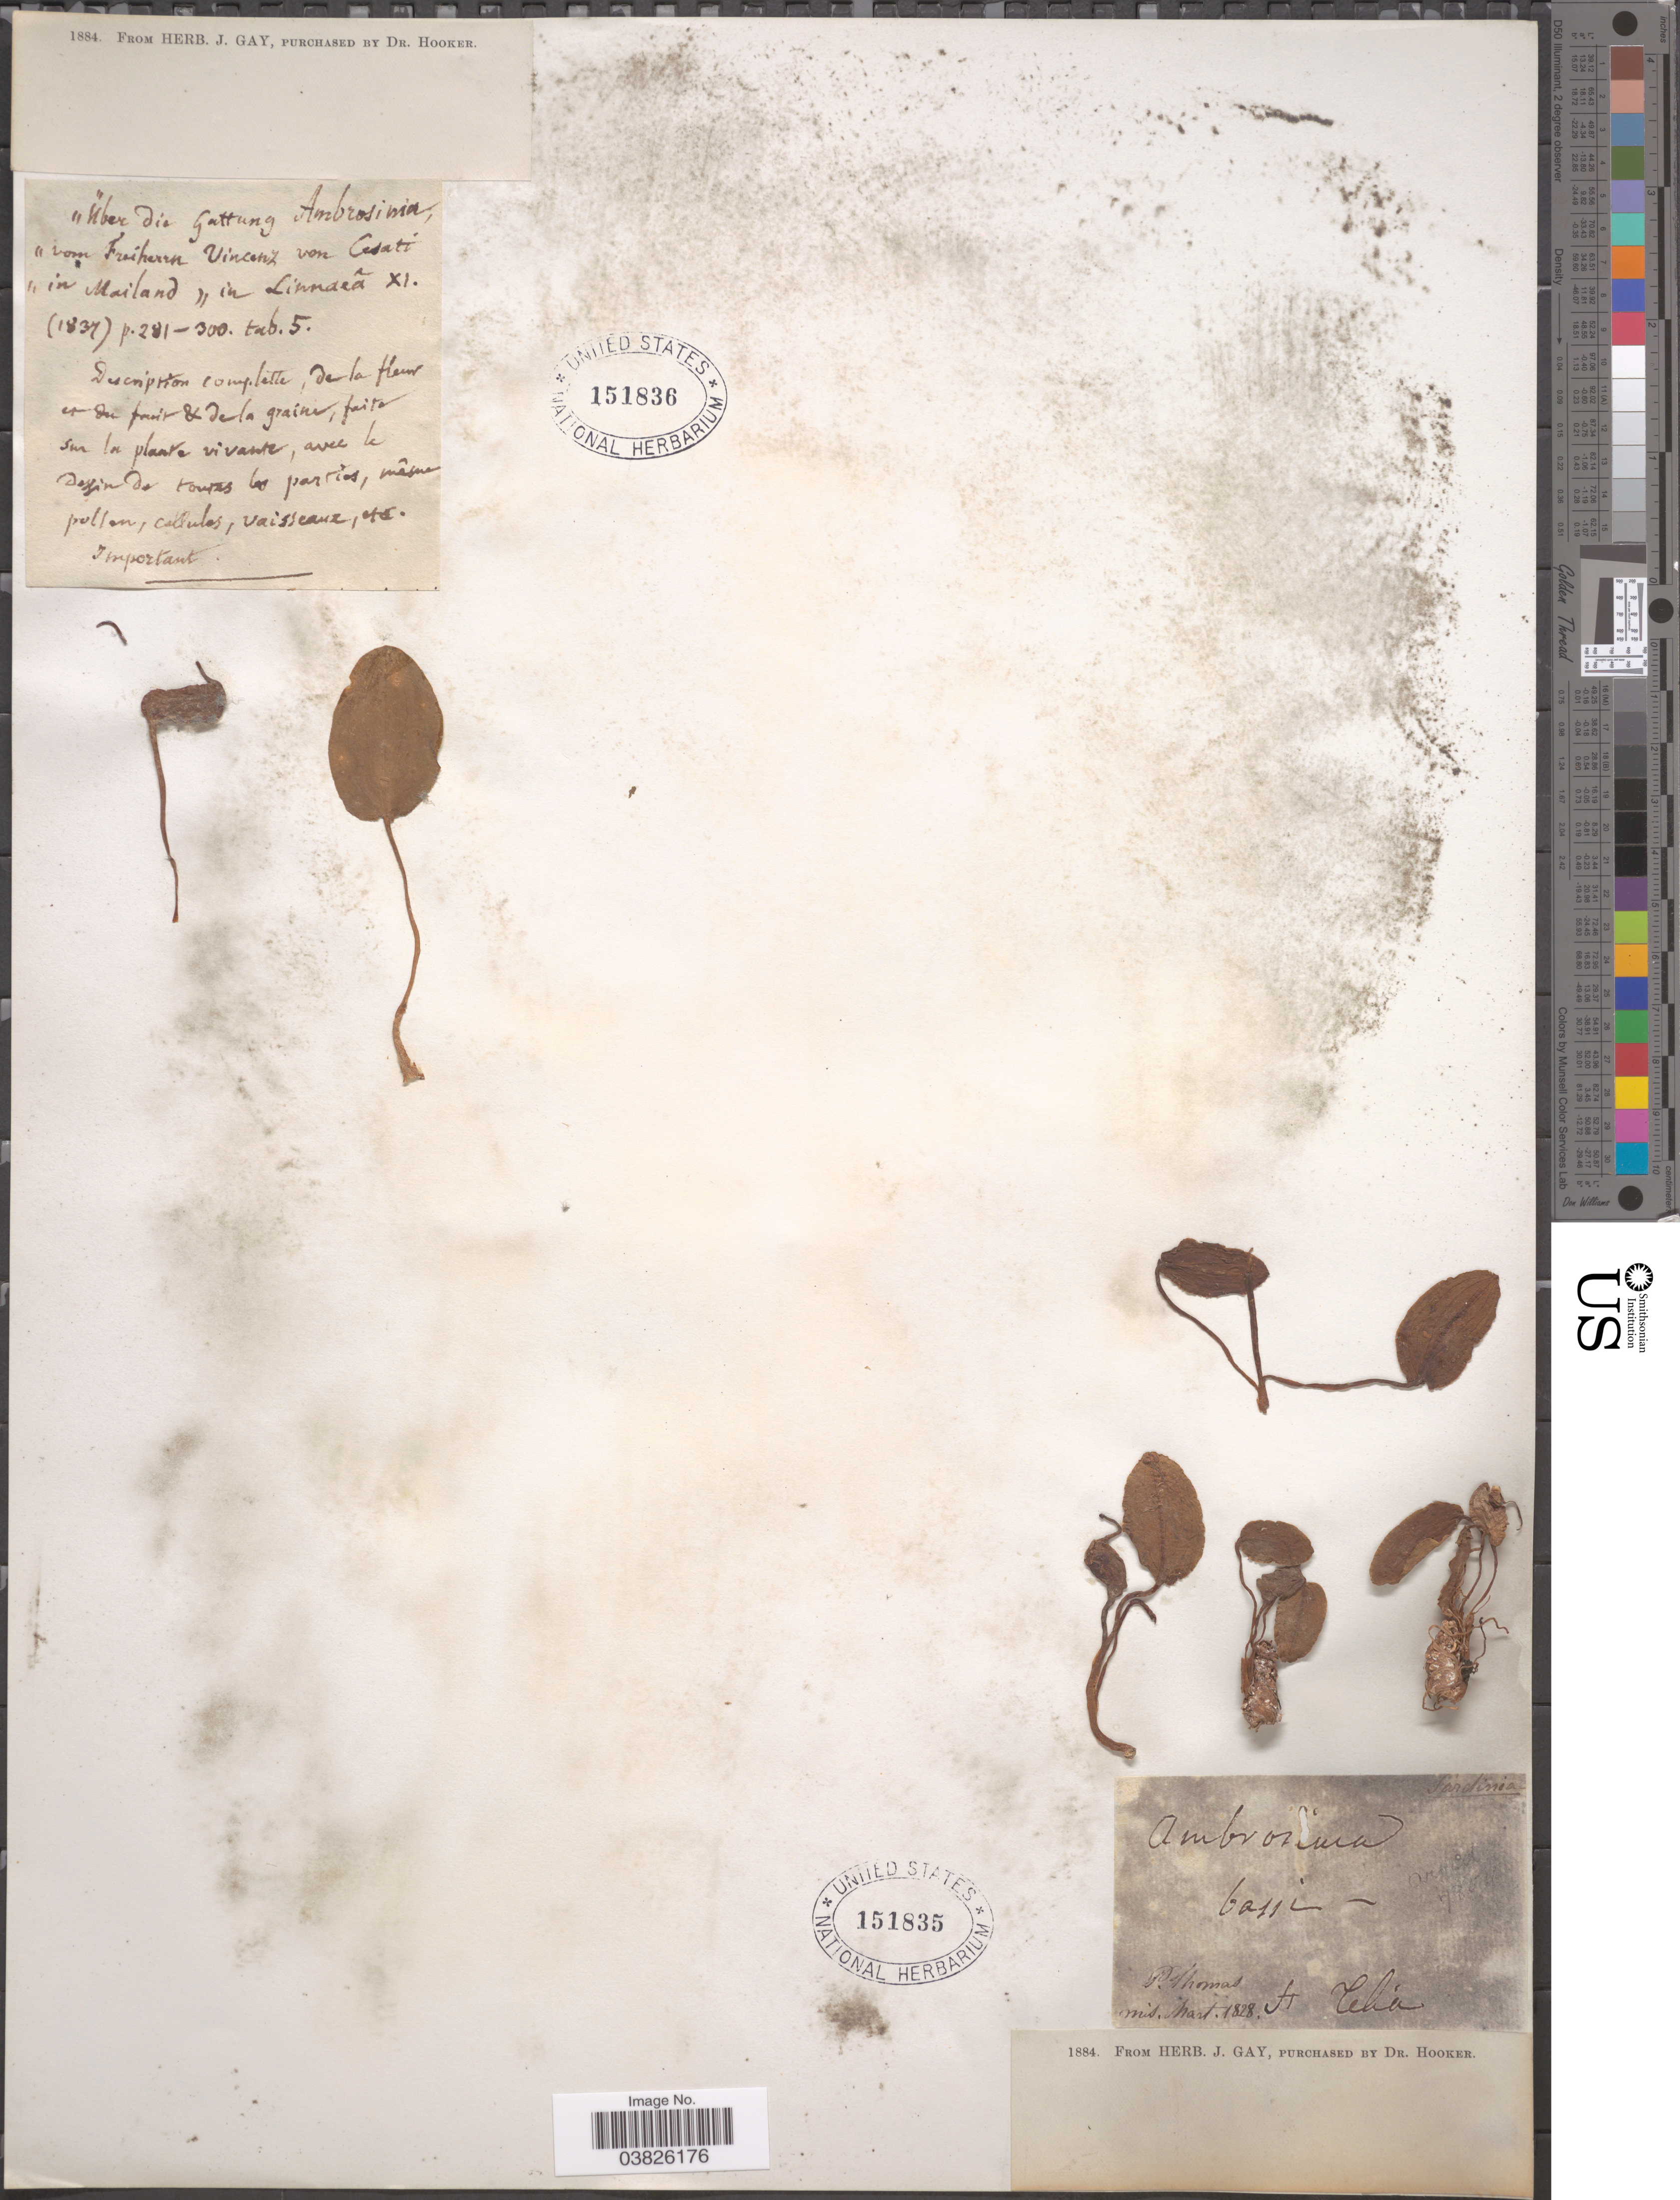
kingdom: Plantae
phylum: Tracheophyta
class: Liliopsida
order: Alismatales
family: Araceae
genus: Ambrosina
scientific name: Ambrosina bassii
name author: L.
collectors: ex herb. J. Gay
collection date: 1884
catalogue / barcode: US 151836